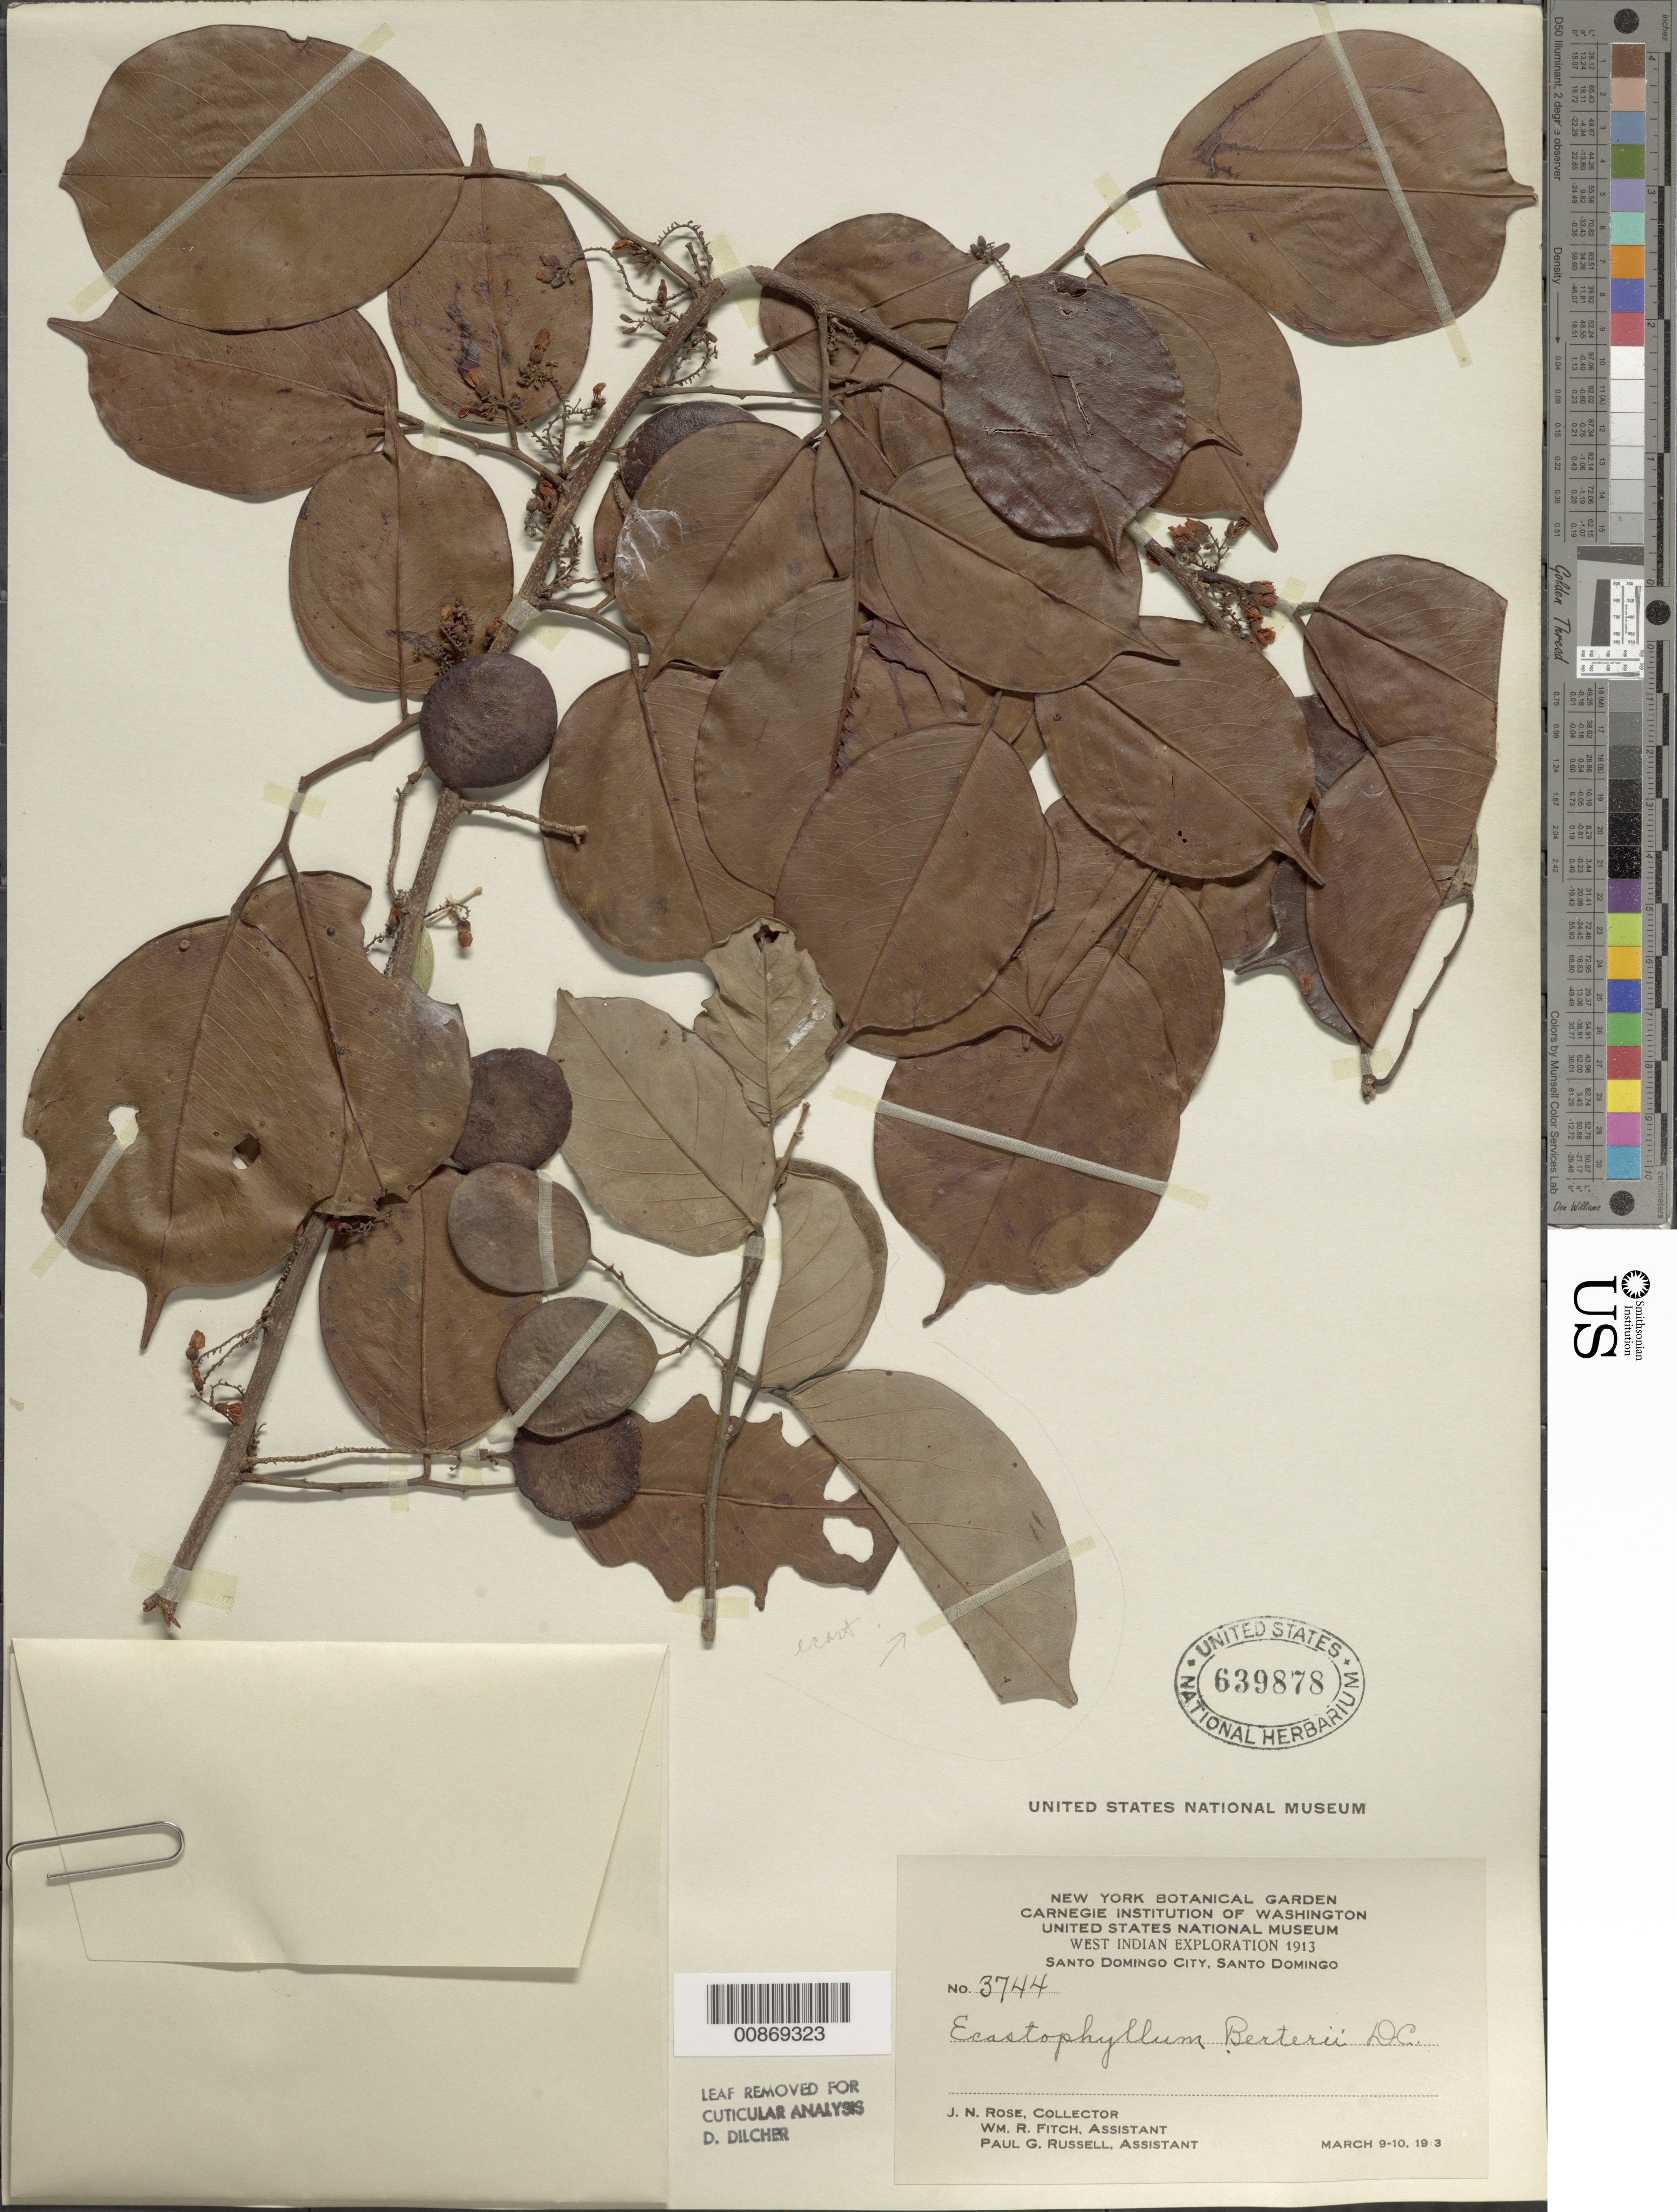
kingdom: Plantae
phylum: Tracheophyta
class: Magnoliopsida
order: Fabales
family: Fabaceae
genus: Dalbergia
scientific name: Dalbergia berteroi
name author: (DC.) Urb.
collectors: J. N. Rose, W. R. Fitch & P. G. Russell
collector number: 3744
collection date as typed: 09 Mar 1913 to 10 Mar 1913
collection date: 1913-03-09/1913-03-10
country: Dominican Republic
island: Hispaniola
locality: Santo Domingo City, Santo Domingo.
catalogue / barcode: US 639878